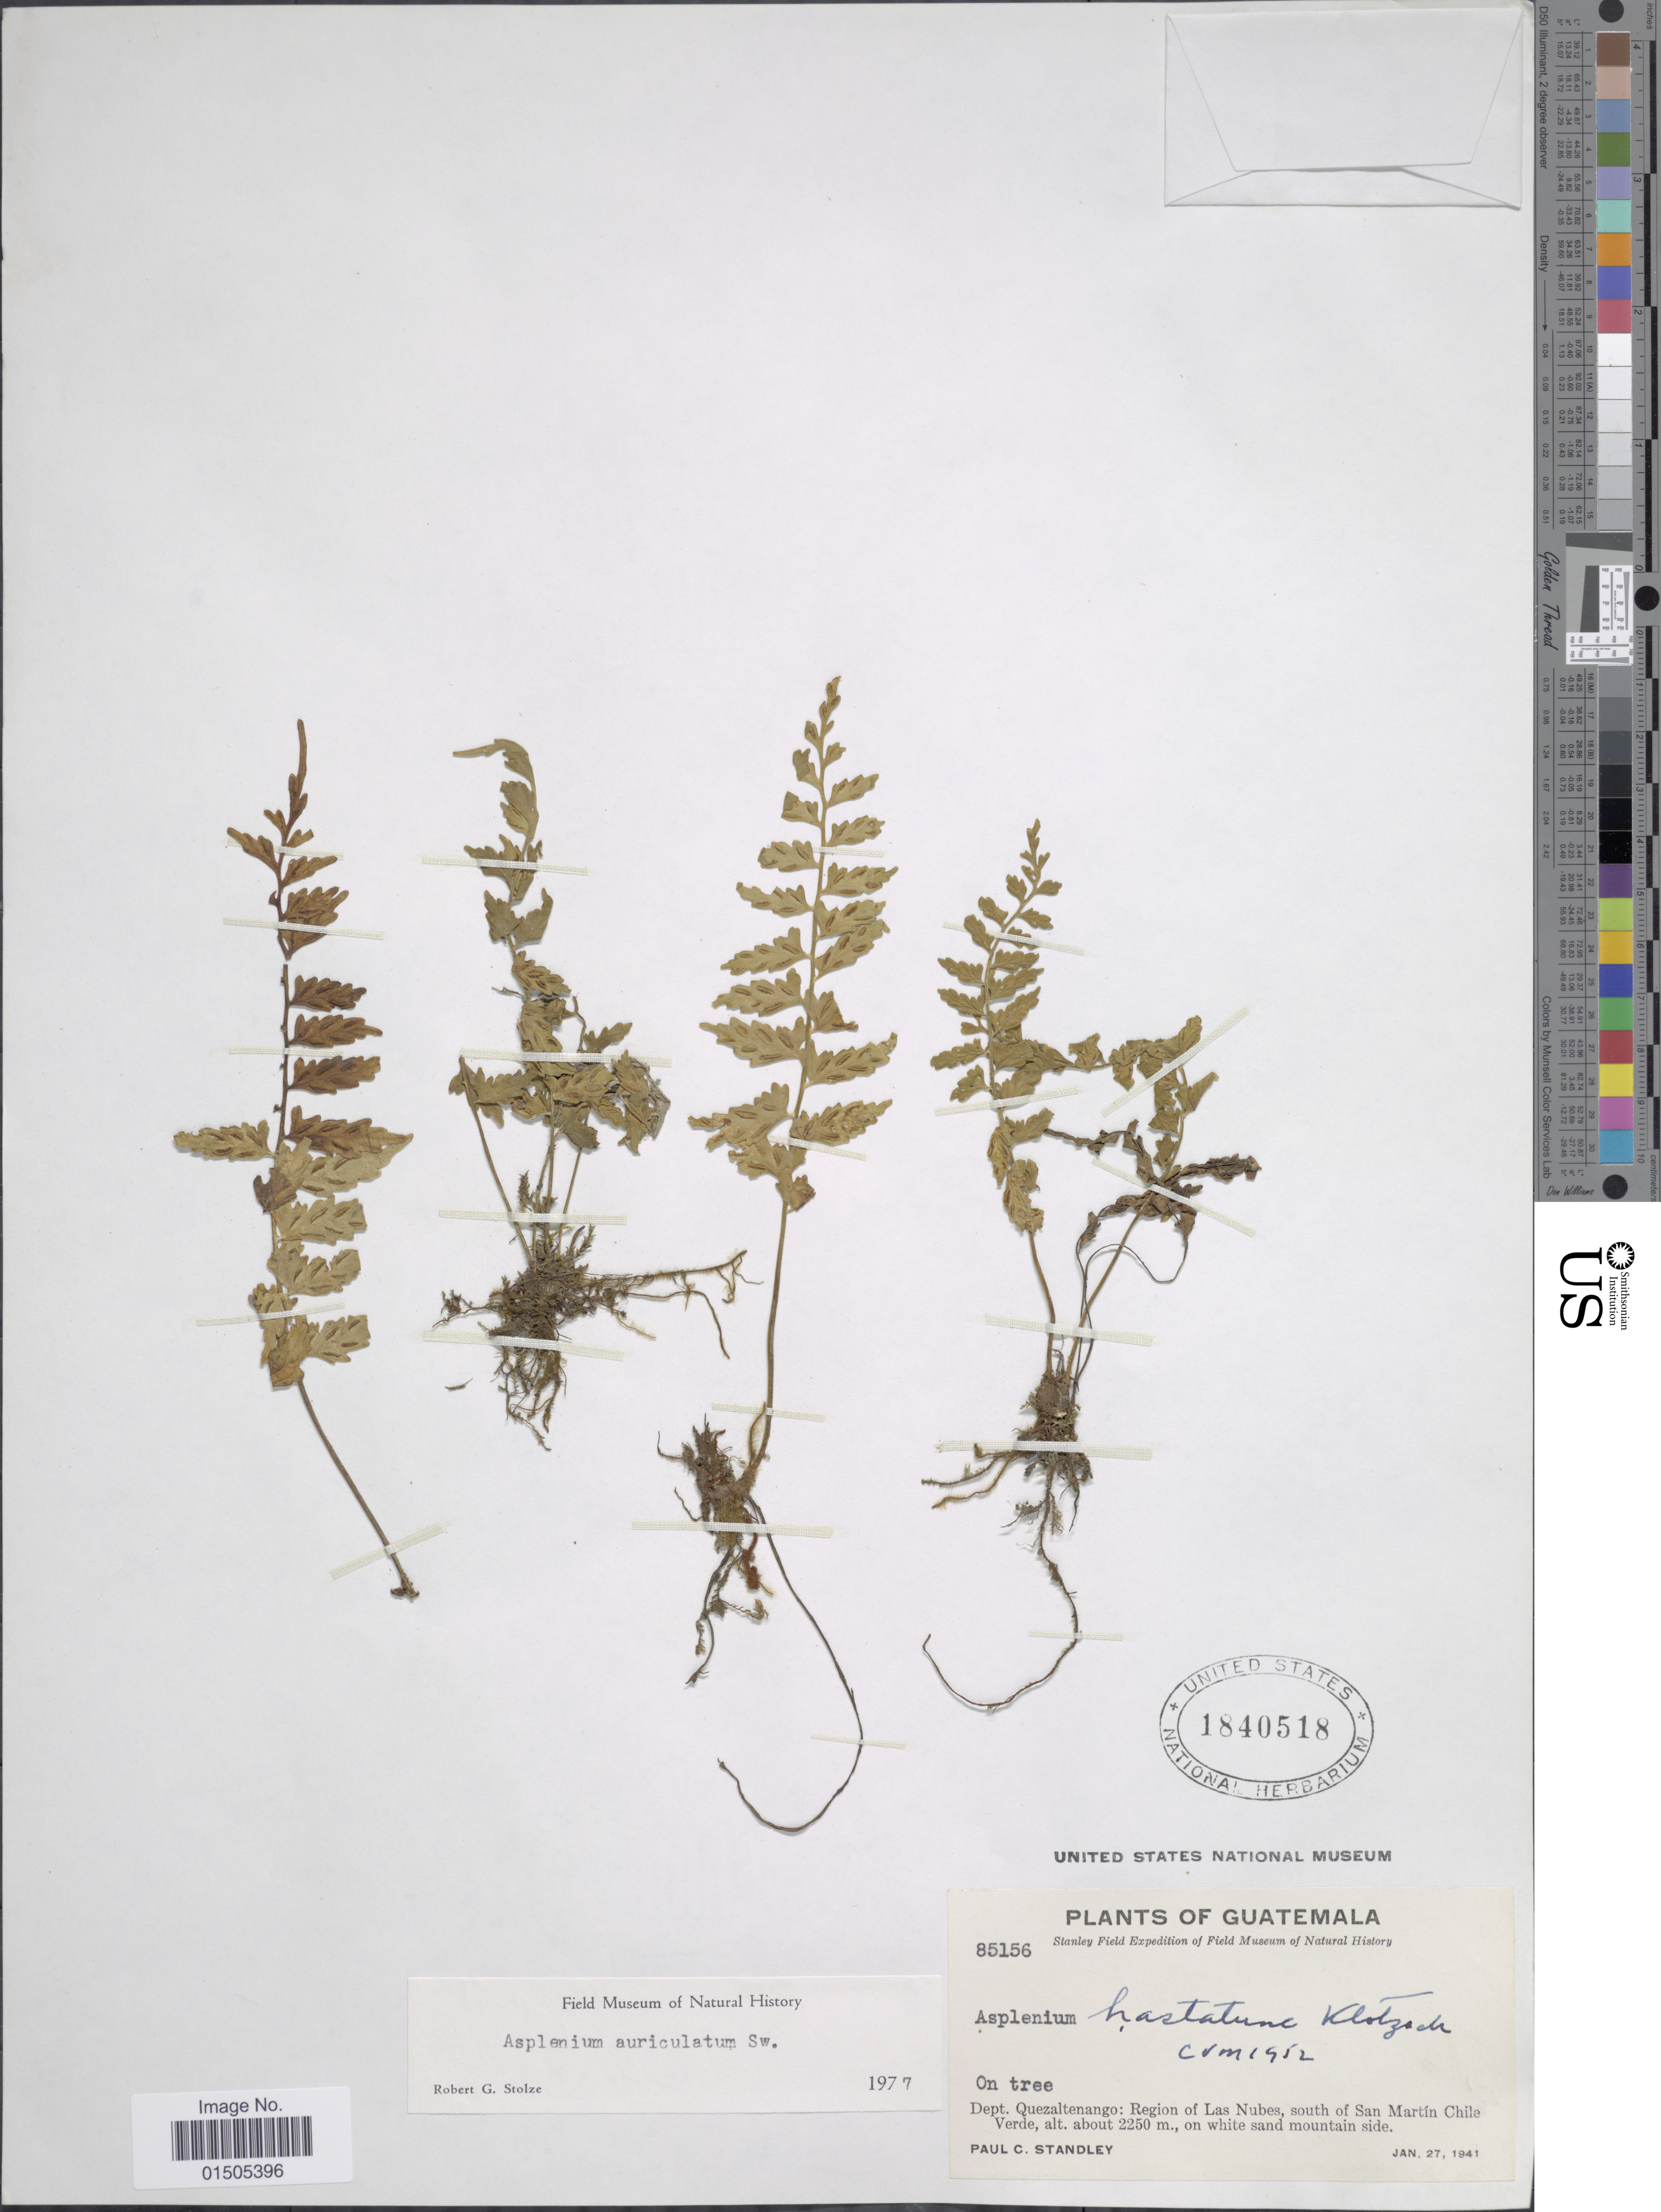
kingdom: Plantae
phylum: Tracheophyta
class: Polypodiopsida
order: Polypodiales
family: Aspleniaceae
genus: Asplenium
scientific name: Asplenium auriculatum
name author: Sw.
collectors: P. C. Standley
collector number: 85156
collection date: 1941-01-27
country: Guatemala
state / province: Quetzaltenango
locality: Region of Las Nubes, south of San Martín Chile Verde.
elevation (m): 2250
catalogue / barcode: US 1840518